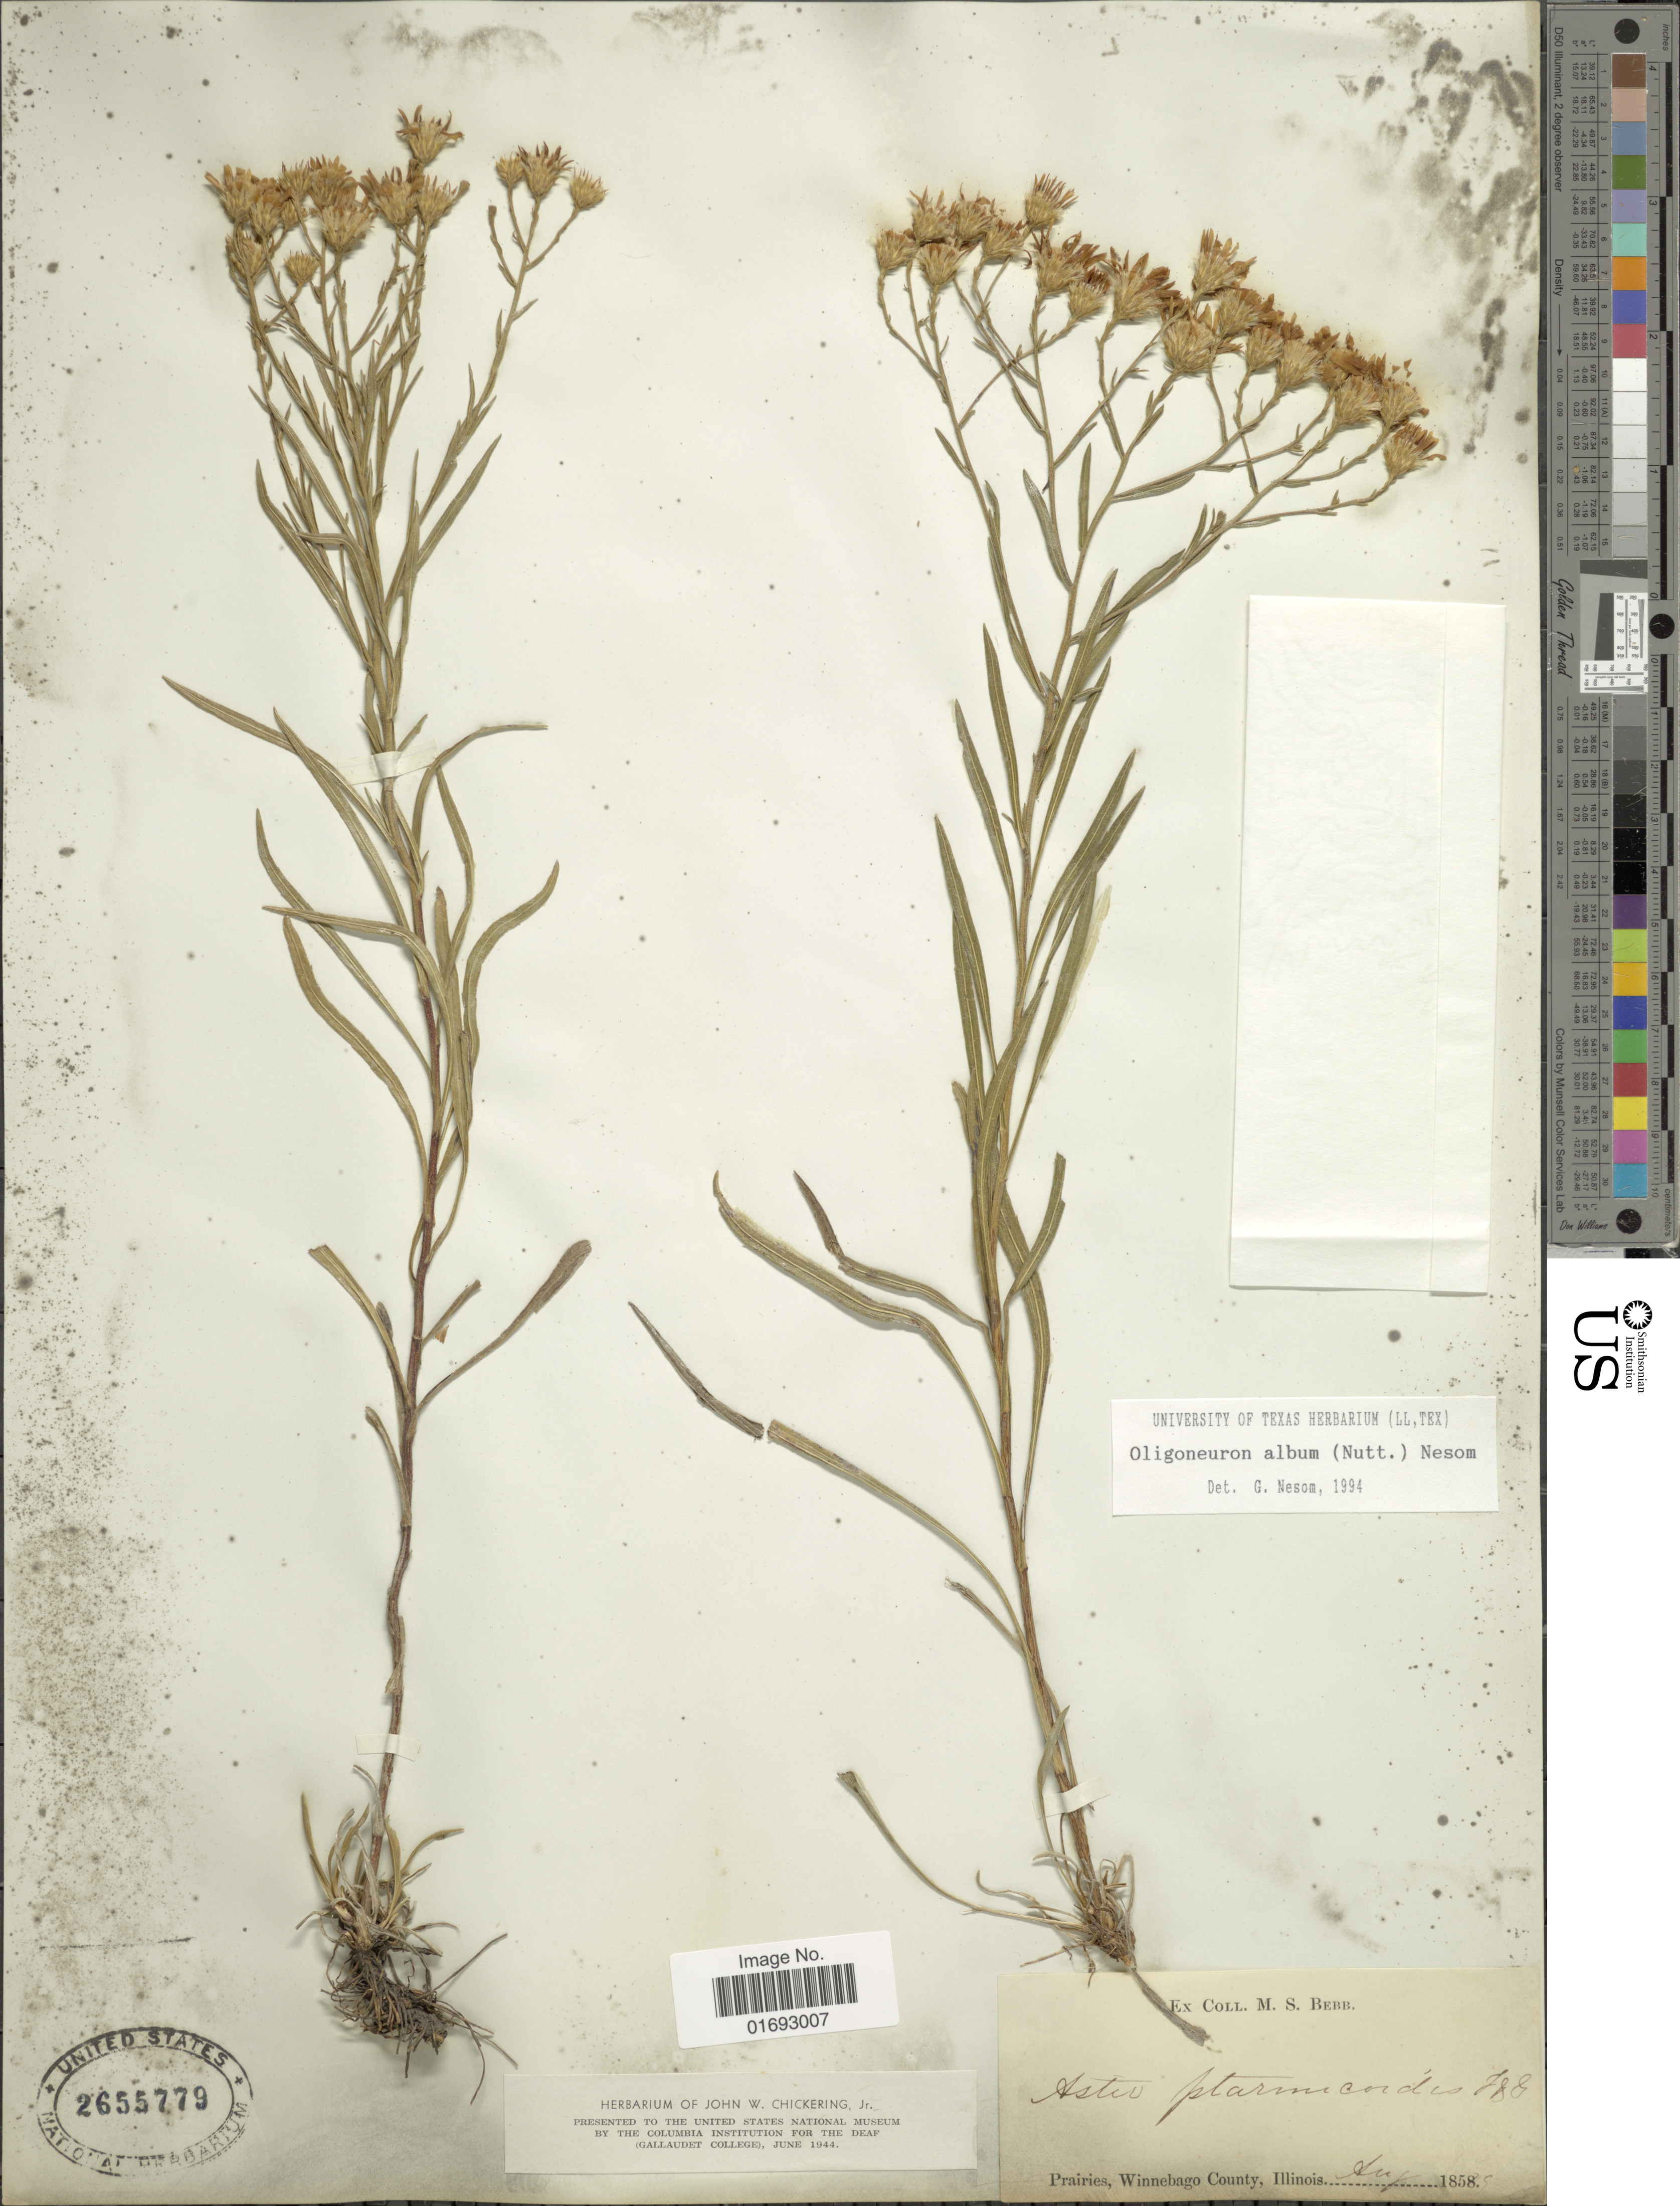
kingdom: Plantae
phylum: Tracheophyta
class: Magnoliopsida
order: Asterales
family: Asteraceae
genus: Oligoneuron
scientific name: Oligoneuron album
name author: (Nutt.) G.L. Nesom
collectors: ex Herb. M. S. Bebb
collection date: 1858-08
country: United States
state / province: Illinois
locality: Prairies, Winnebago County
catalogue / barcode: US 2655779